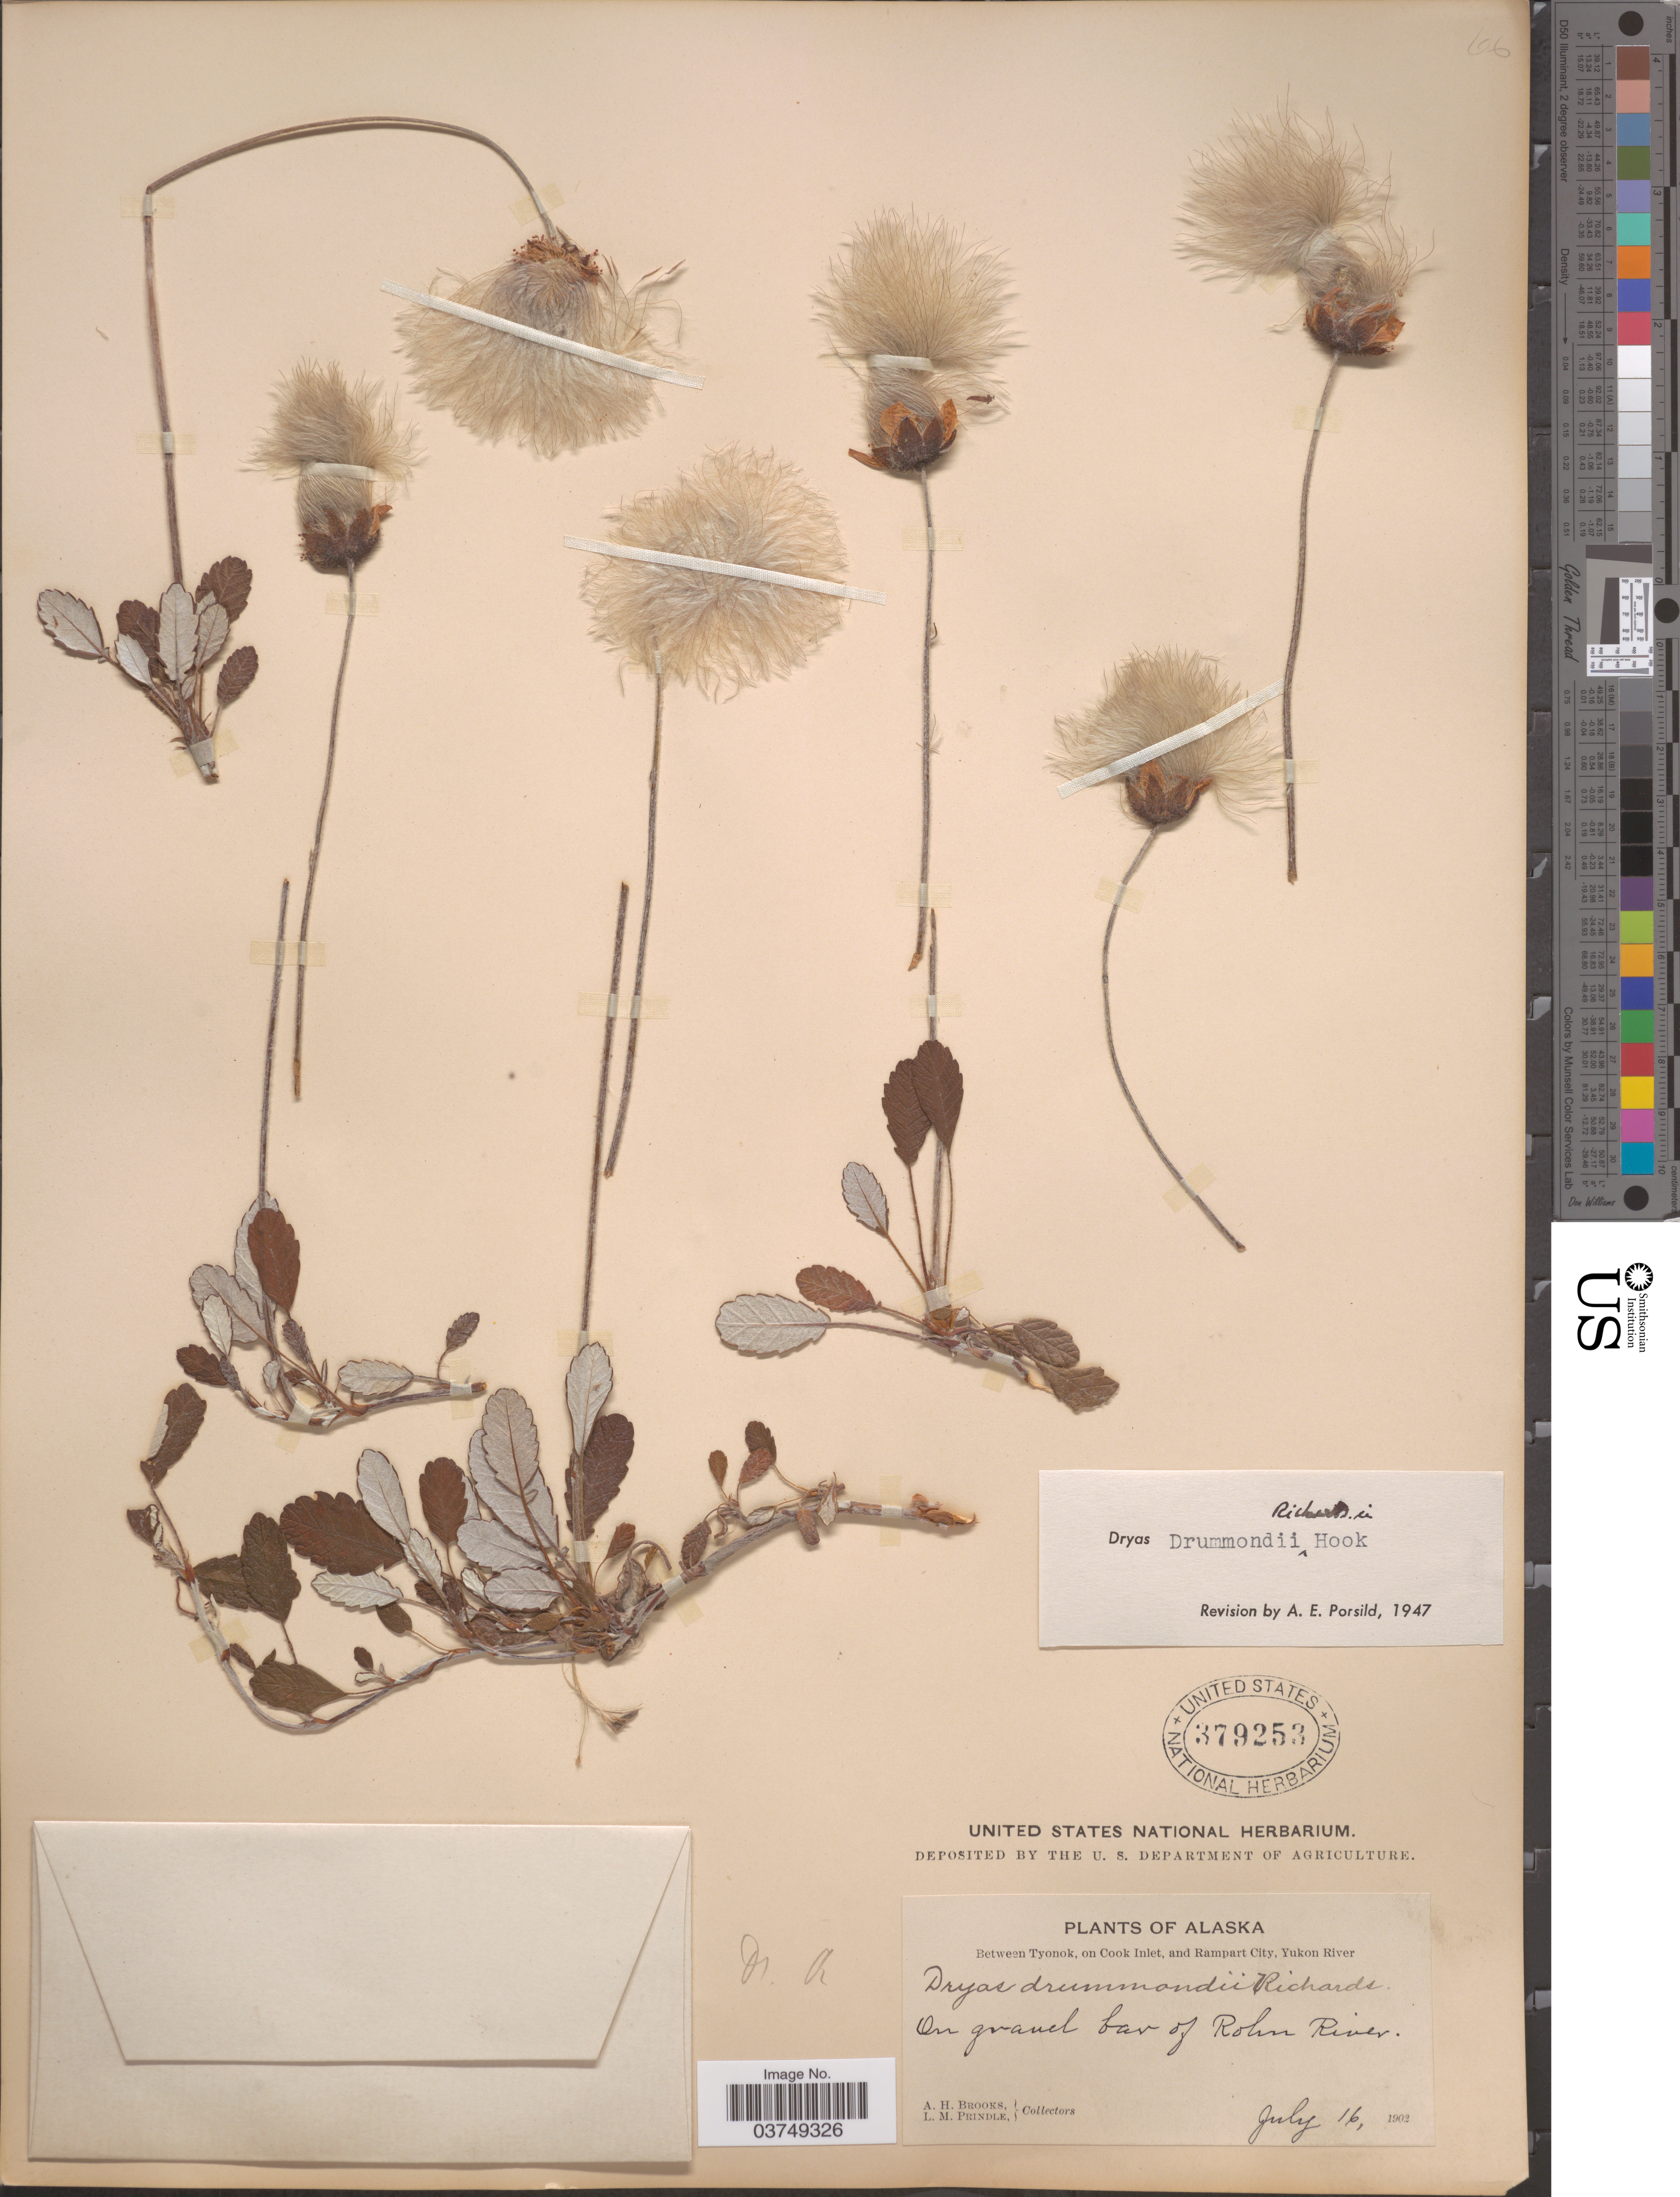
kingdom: Plantae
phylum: Tracheophyta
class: Magnoliopsida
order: Rosales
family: Rosaceae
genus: Dryas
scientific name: Dryas drummondii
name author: Hook. & Richardson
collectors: A. Brooks & L. Prindle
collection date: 1902-07-16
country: United States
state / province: Alaska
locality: Between Tyonok, on Cook Inlet, and Rampart City, Yukon River. On gravel bar of Rohn River.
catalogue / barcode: US 379253